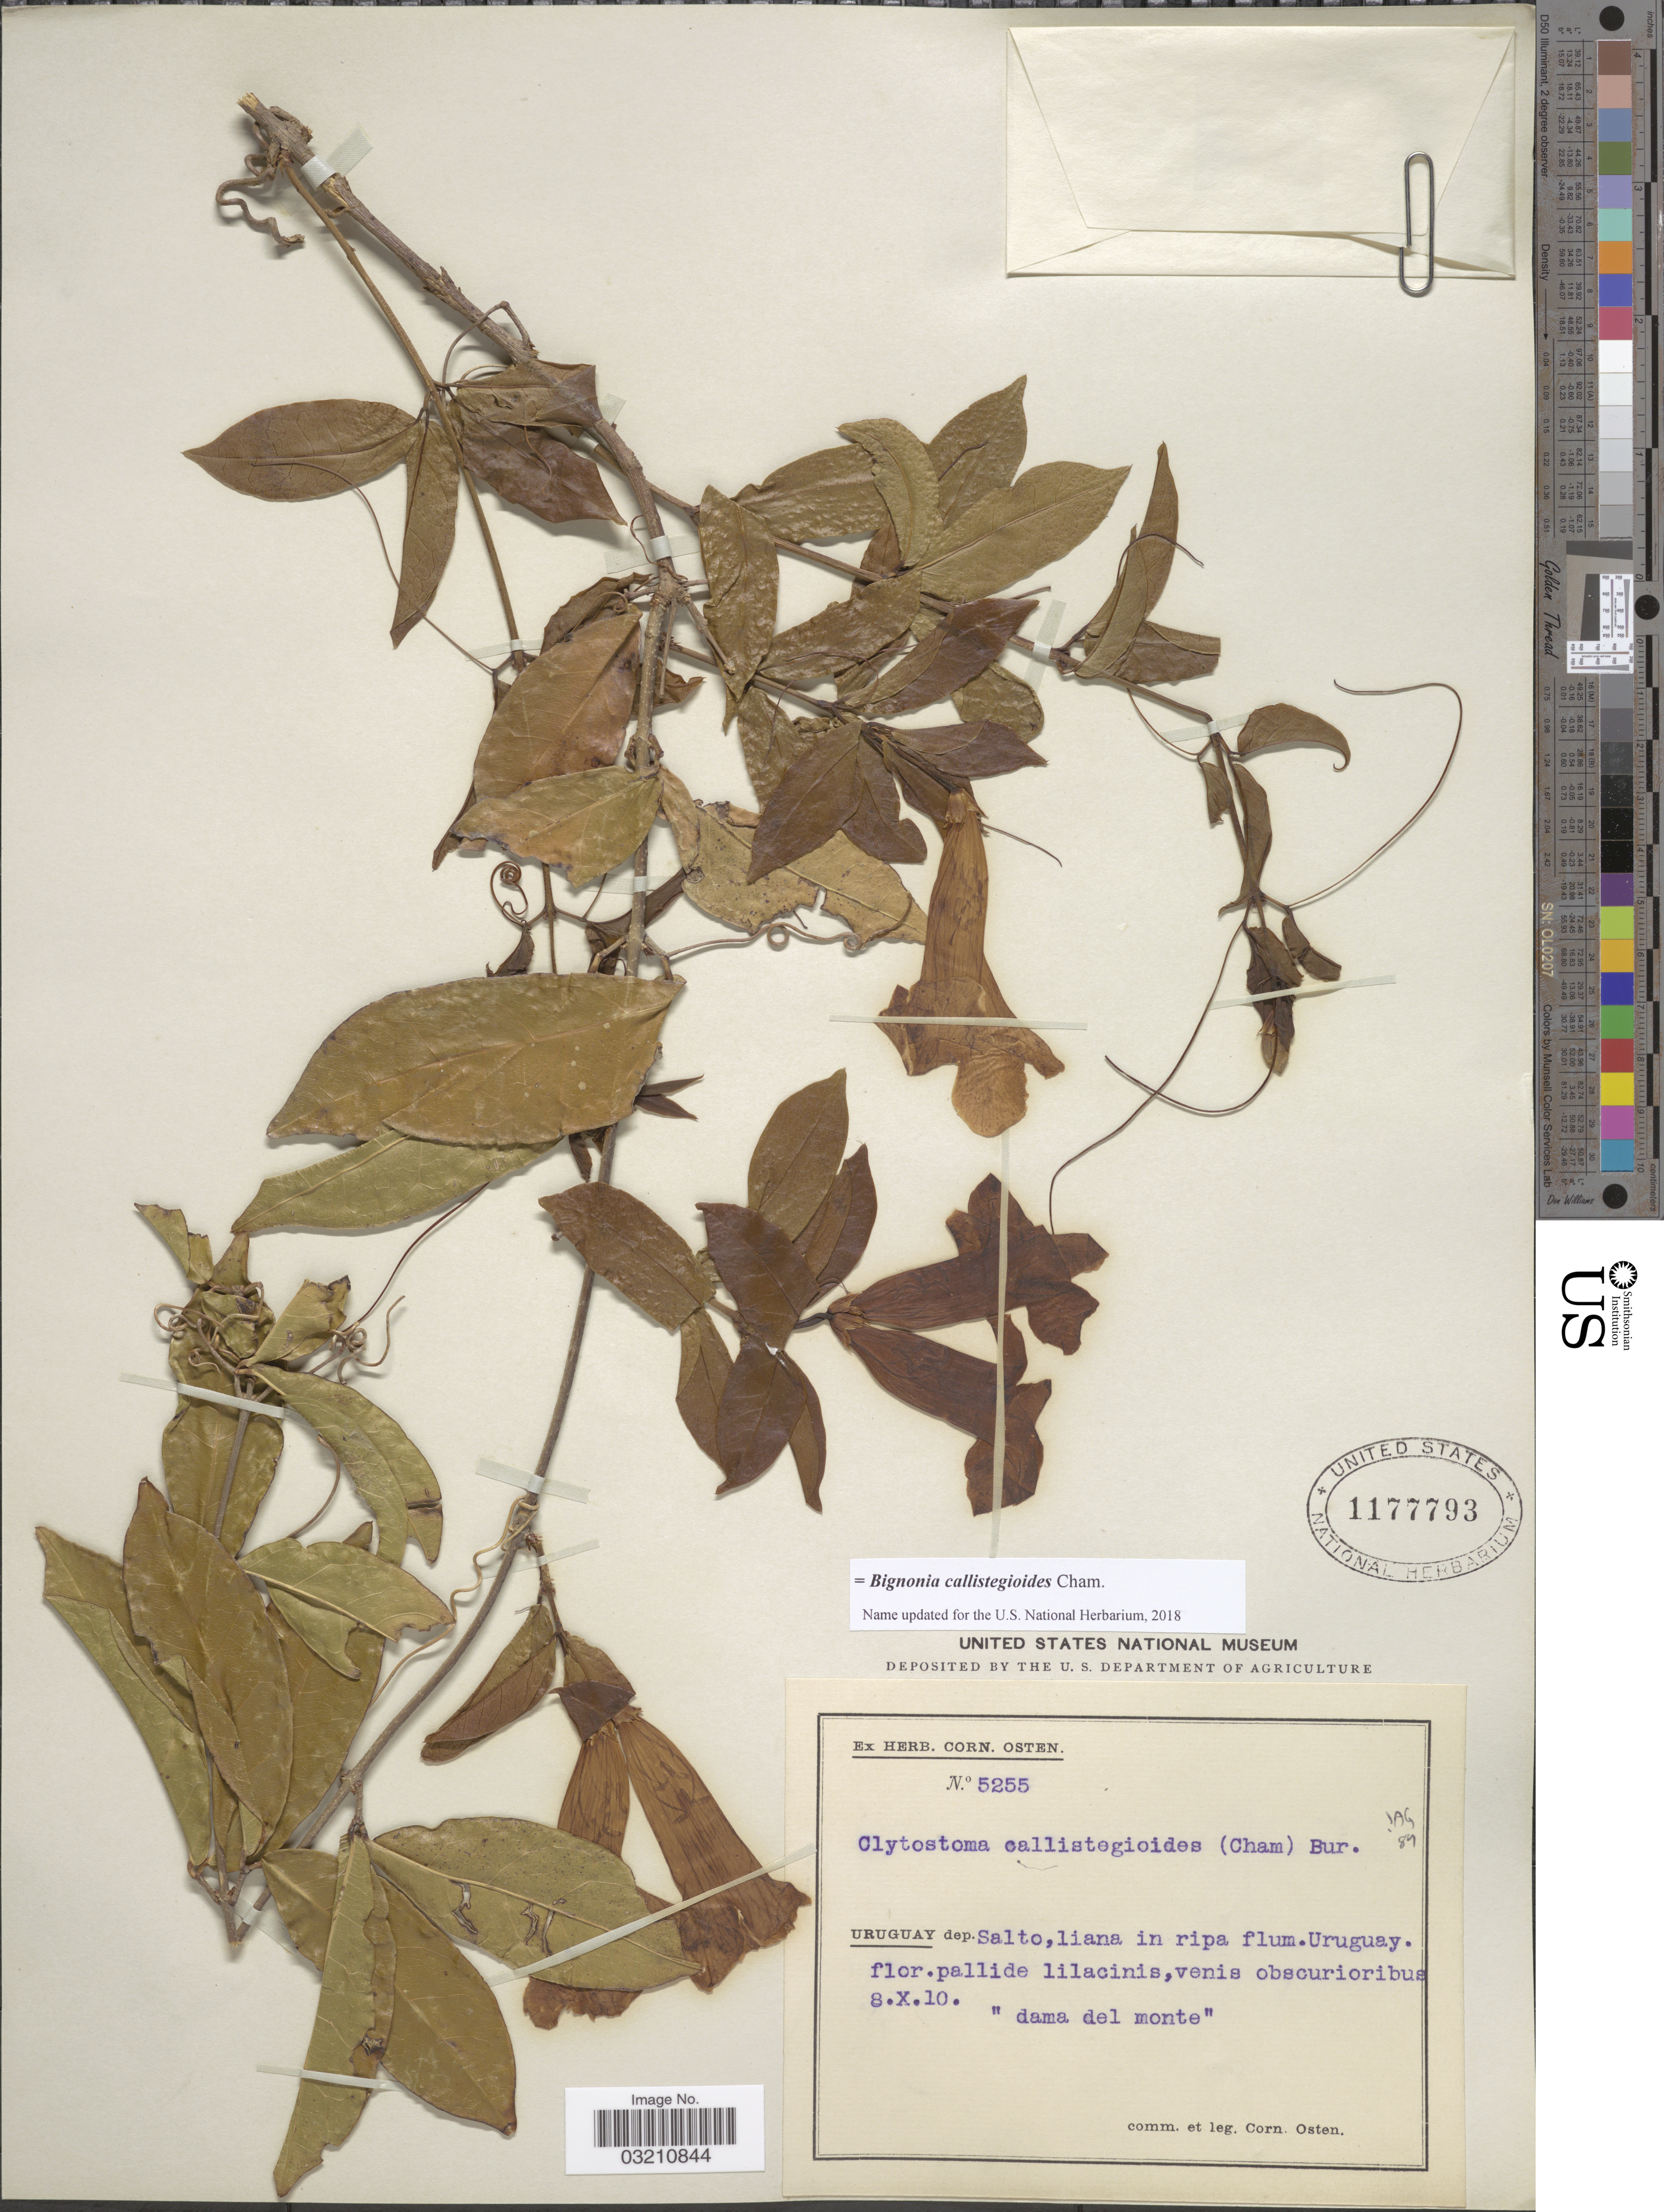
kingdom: Plantae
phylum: Tracheophyta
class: Magnoliopsida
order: Lamiales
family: Bignoniaceae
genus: Bignonia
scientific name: Bignonia callistegioides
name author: Cham.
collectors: C. Osten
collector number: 5255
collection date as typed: Transcribed d/m/y: 8/10/10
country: Uruguay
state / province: Salto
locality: Dep. Salto, liana in ripa flum. Uruguay.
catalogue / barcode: US 1177793